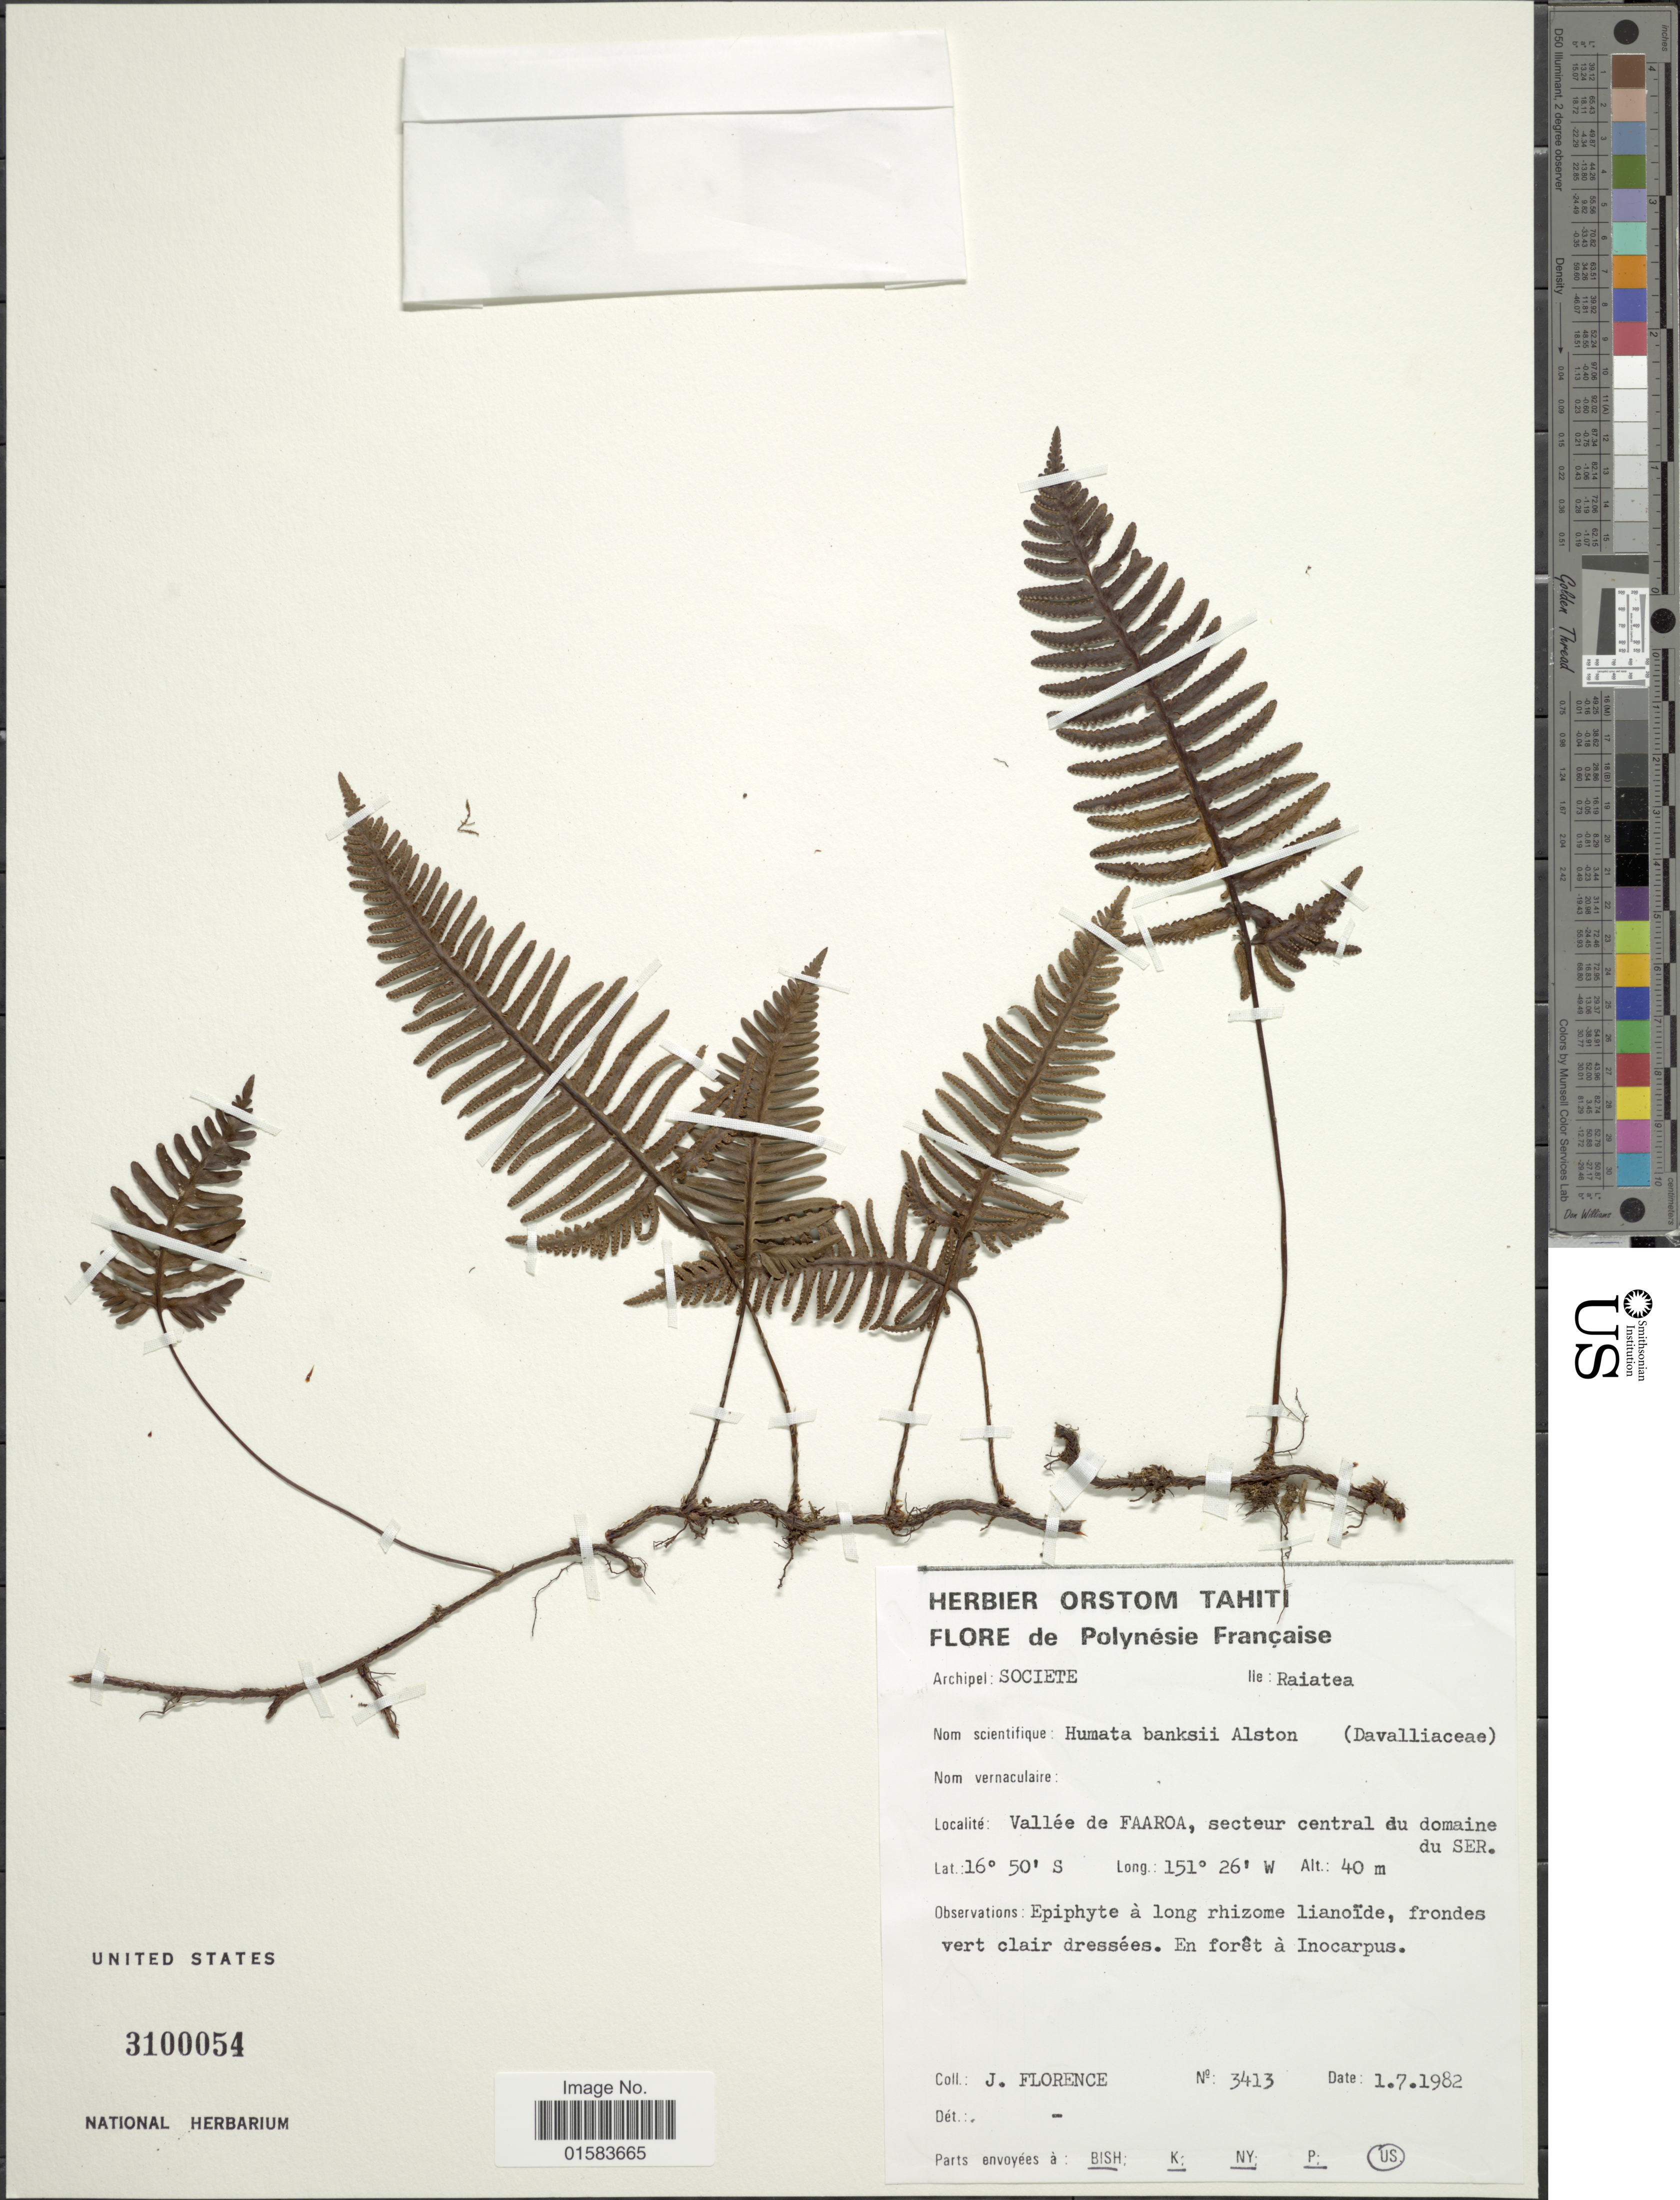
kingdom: Plantae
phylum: Tracheophyta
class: Polypodiopsida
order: Polypodiales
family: Davalliaceae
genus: Davallia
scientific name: Davallia pectinata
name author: Sm.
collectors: J. Florence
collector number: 3413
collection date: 1982-07-01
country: French Polynesia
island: Raiatea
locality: Societe, Raiatea, Vallée de Faarao, secteur central du domain du Ser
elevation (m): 40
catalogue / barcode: US 3100054